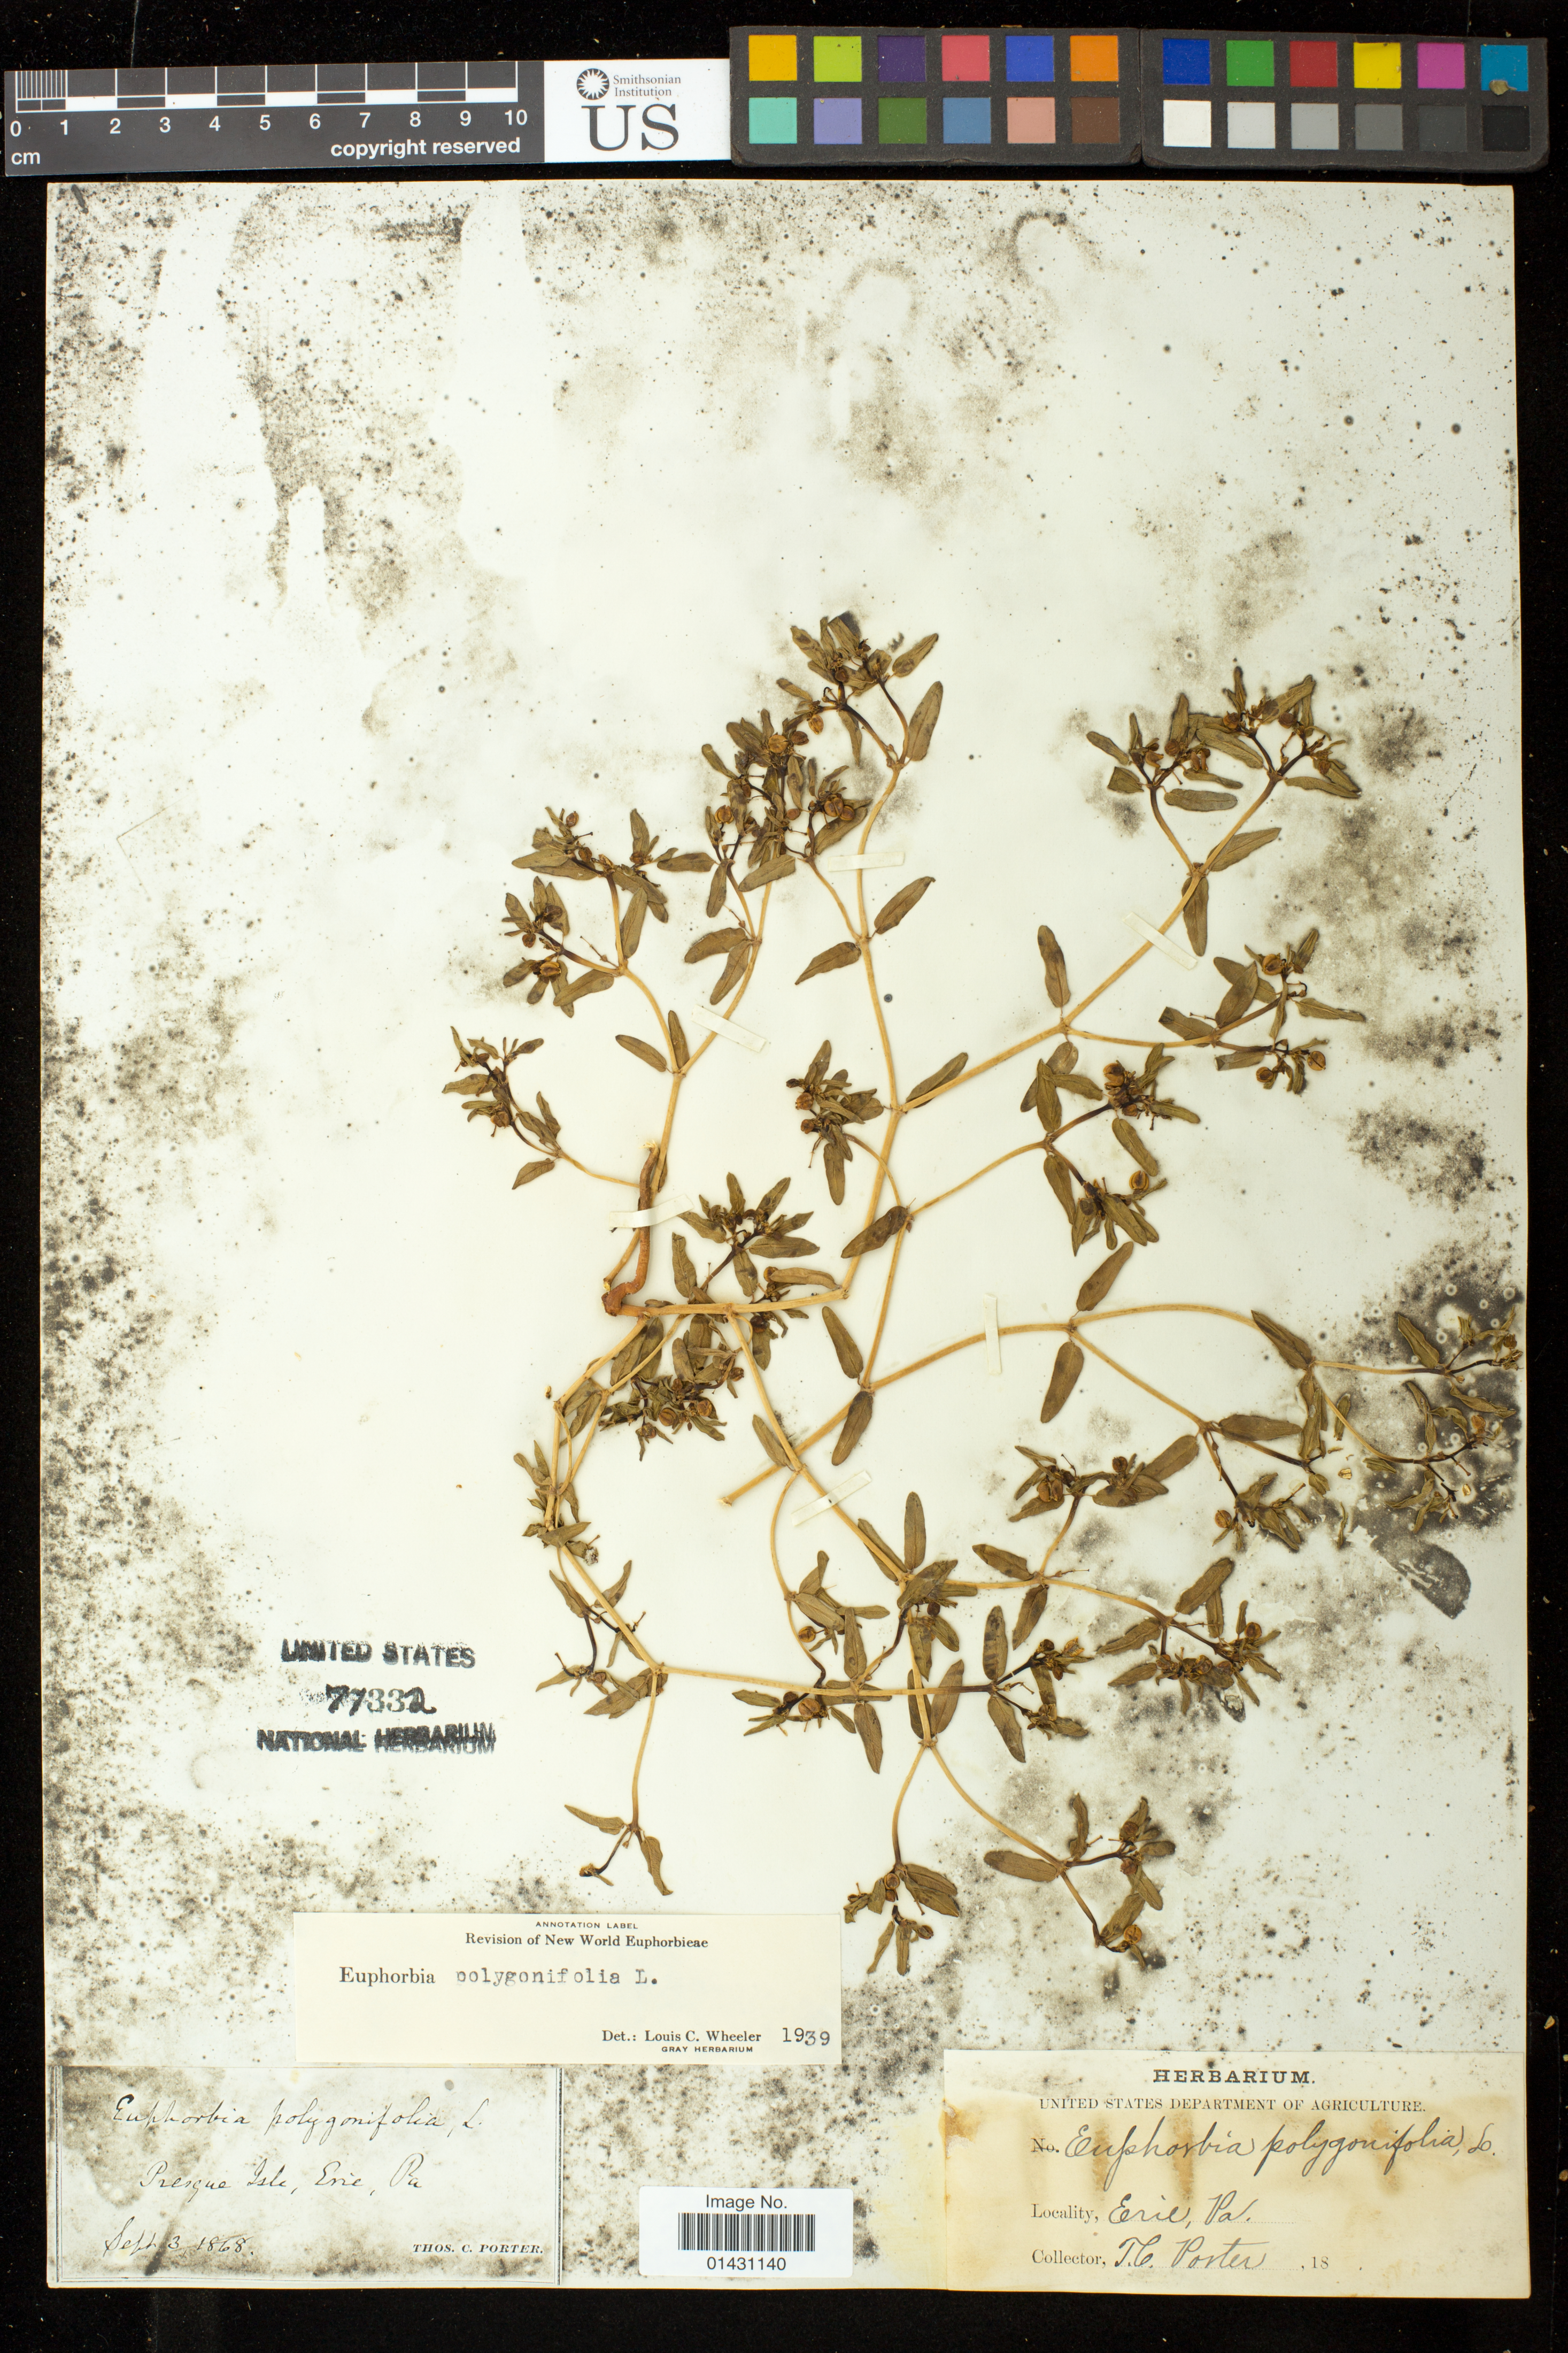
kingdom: Plantae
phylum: Tracheophyta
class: Magnoliopsida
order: Malpighiales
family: Euphorbiaceae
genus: Euphorbia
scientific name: Euphorbia polygonifolia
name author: L.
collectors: T. C. Porter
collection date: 1868-09-03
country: United States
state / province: Pennsylvania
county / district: Erie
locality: Presque Isle, Erie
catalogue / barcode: US 77332